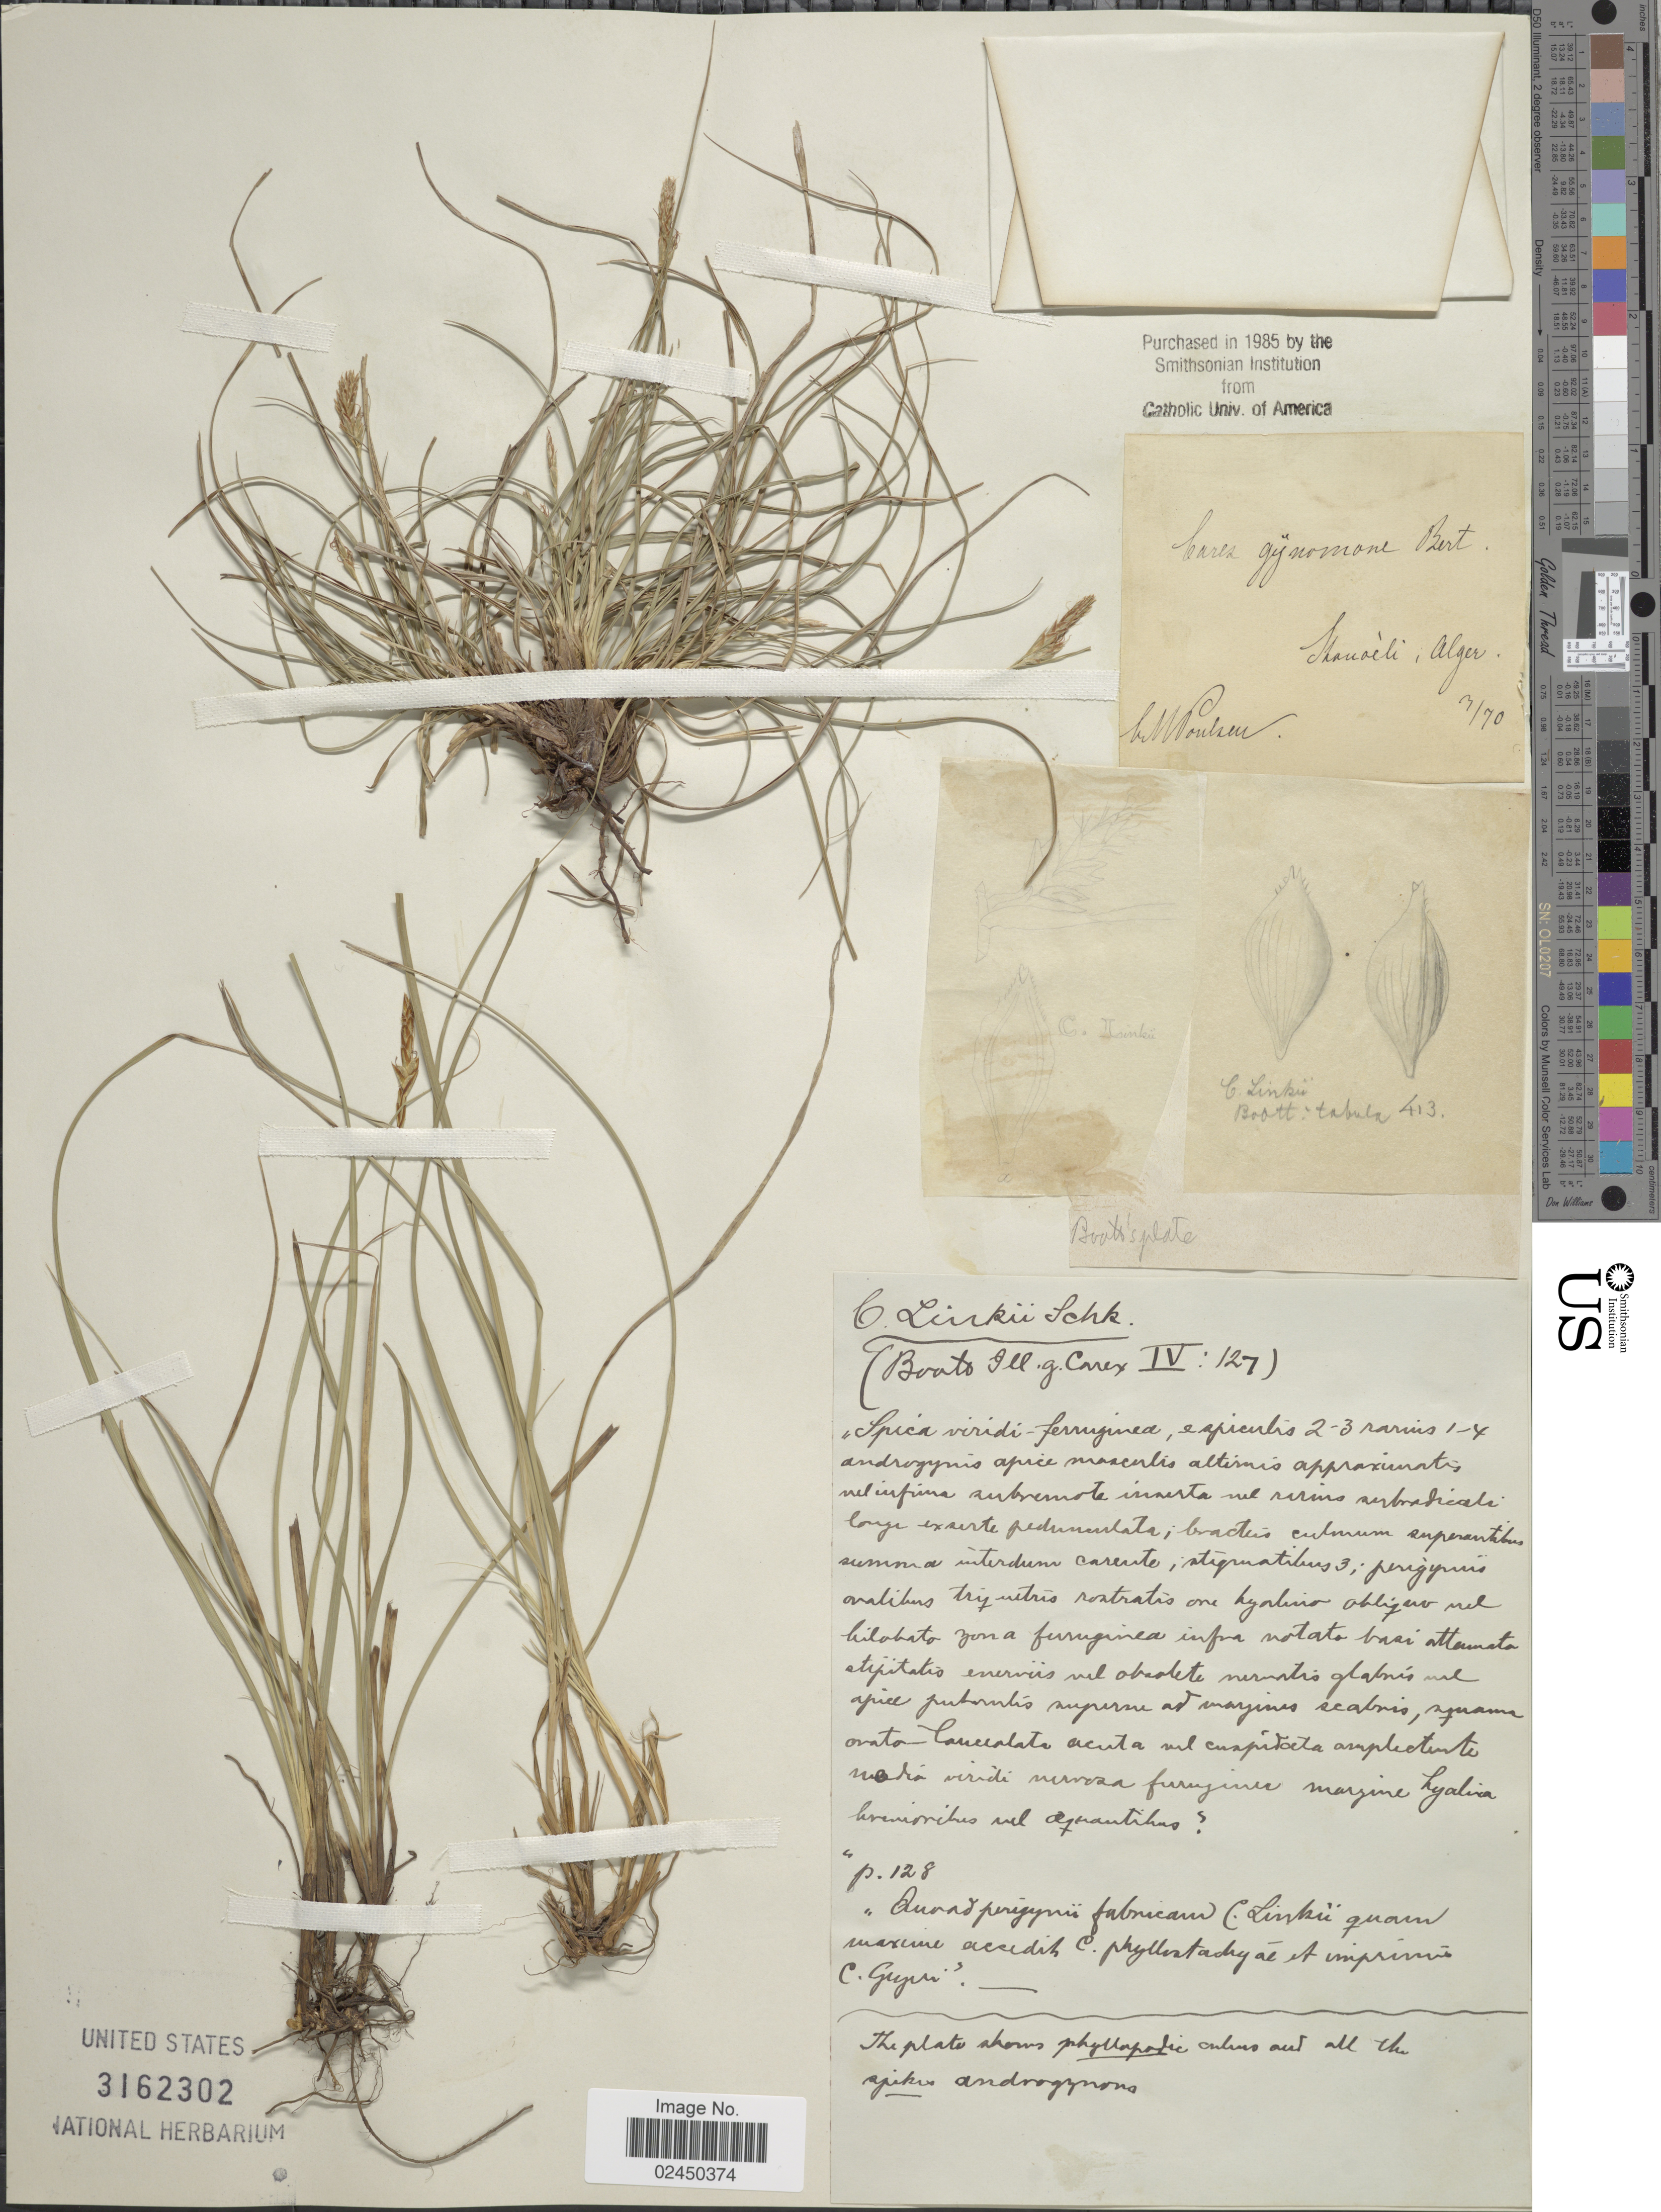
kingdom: Plantae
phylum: Tracheophyta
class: Liliopsida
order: Poales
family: Cyperaceae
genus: Carex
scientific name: Carex distachya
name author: Desf.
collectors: C. Poulsen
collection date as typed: Transcribed d/m/y: /3/70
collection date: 1870-03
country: Algeria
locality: Alger., Skanoeli [interpreted]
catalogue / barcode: US 3162302